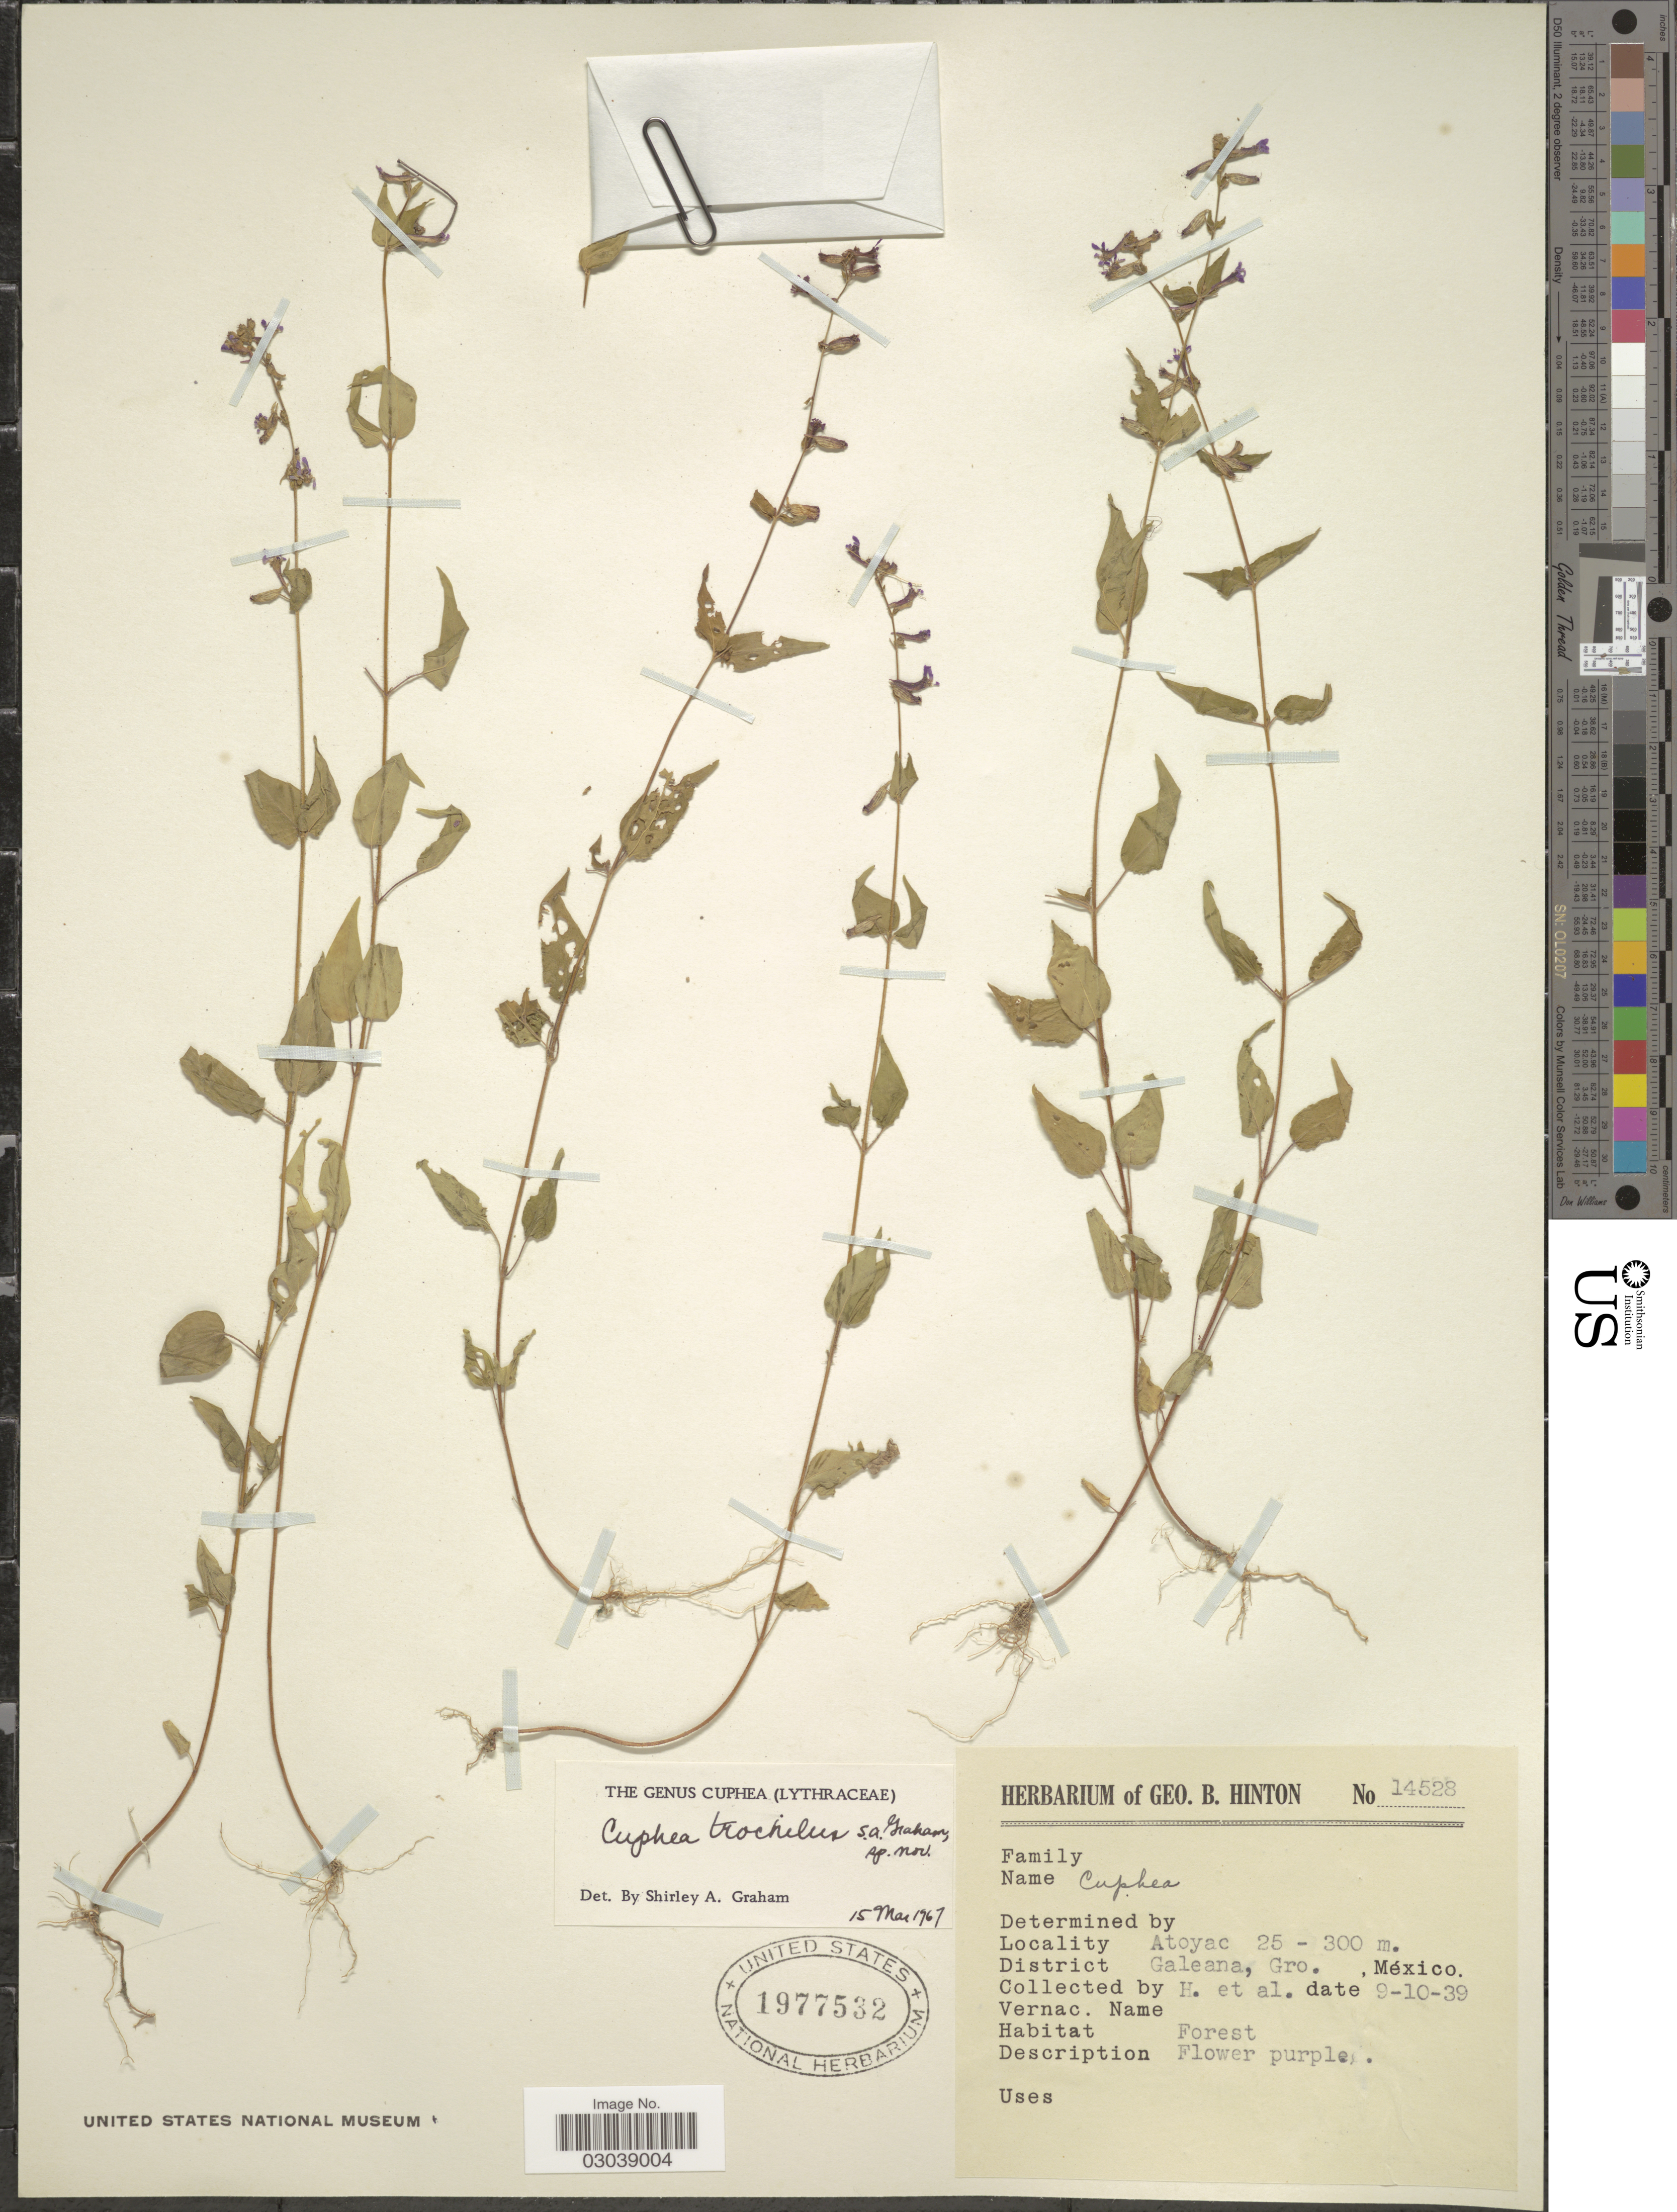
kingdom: Plantae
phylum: Tracheophyta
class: Magnoliopsida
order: Myrtales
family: Lythraceae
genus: Cuphea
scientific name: Cuphea trochilus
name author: S.A. Graham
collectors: G. B. Hinton & et al.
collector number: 14528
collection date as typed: Transcribed d/m/y: 9/10/39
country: Mexico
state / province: Guerrero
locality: Atoyac, District Galeana, Gro.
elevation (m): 25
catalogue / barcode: US 1977532